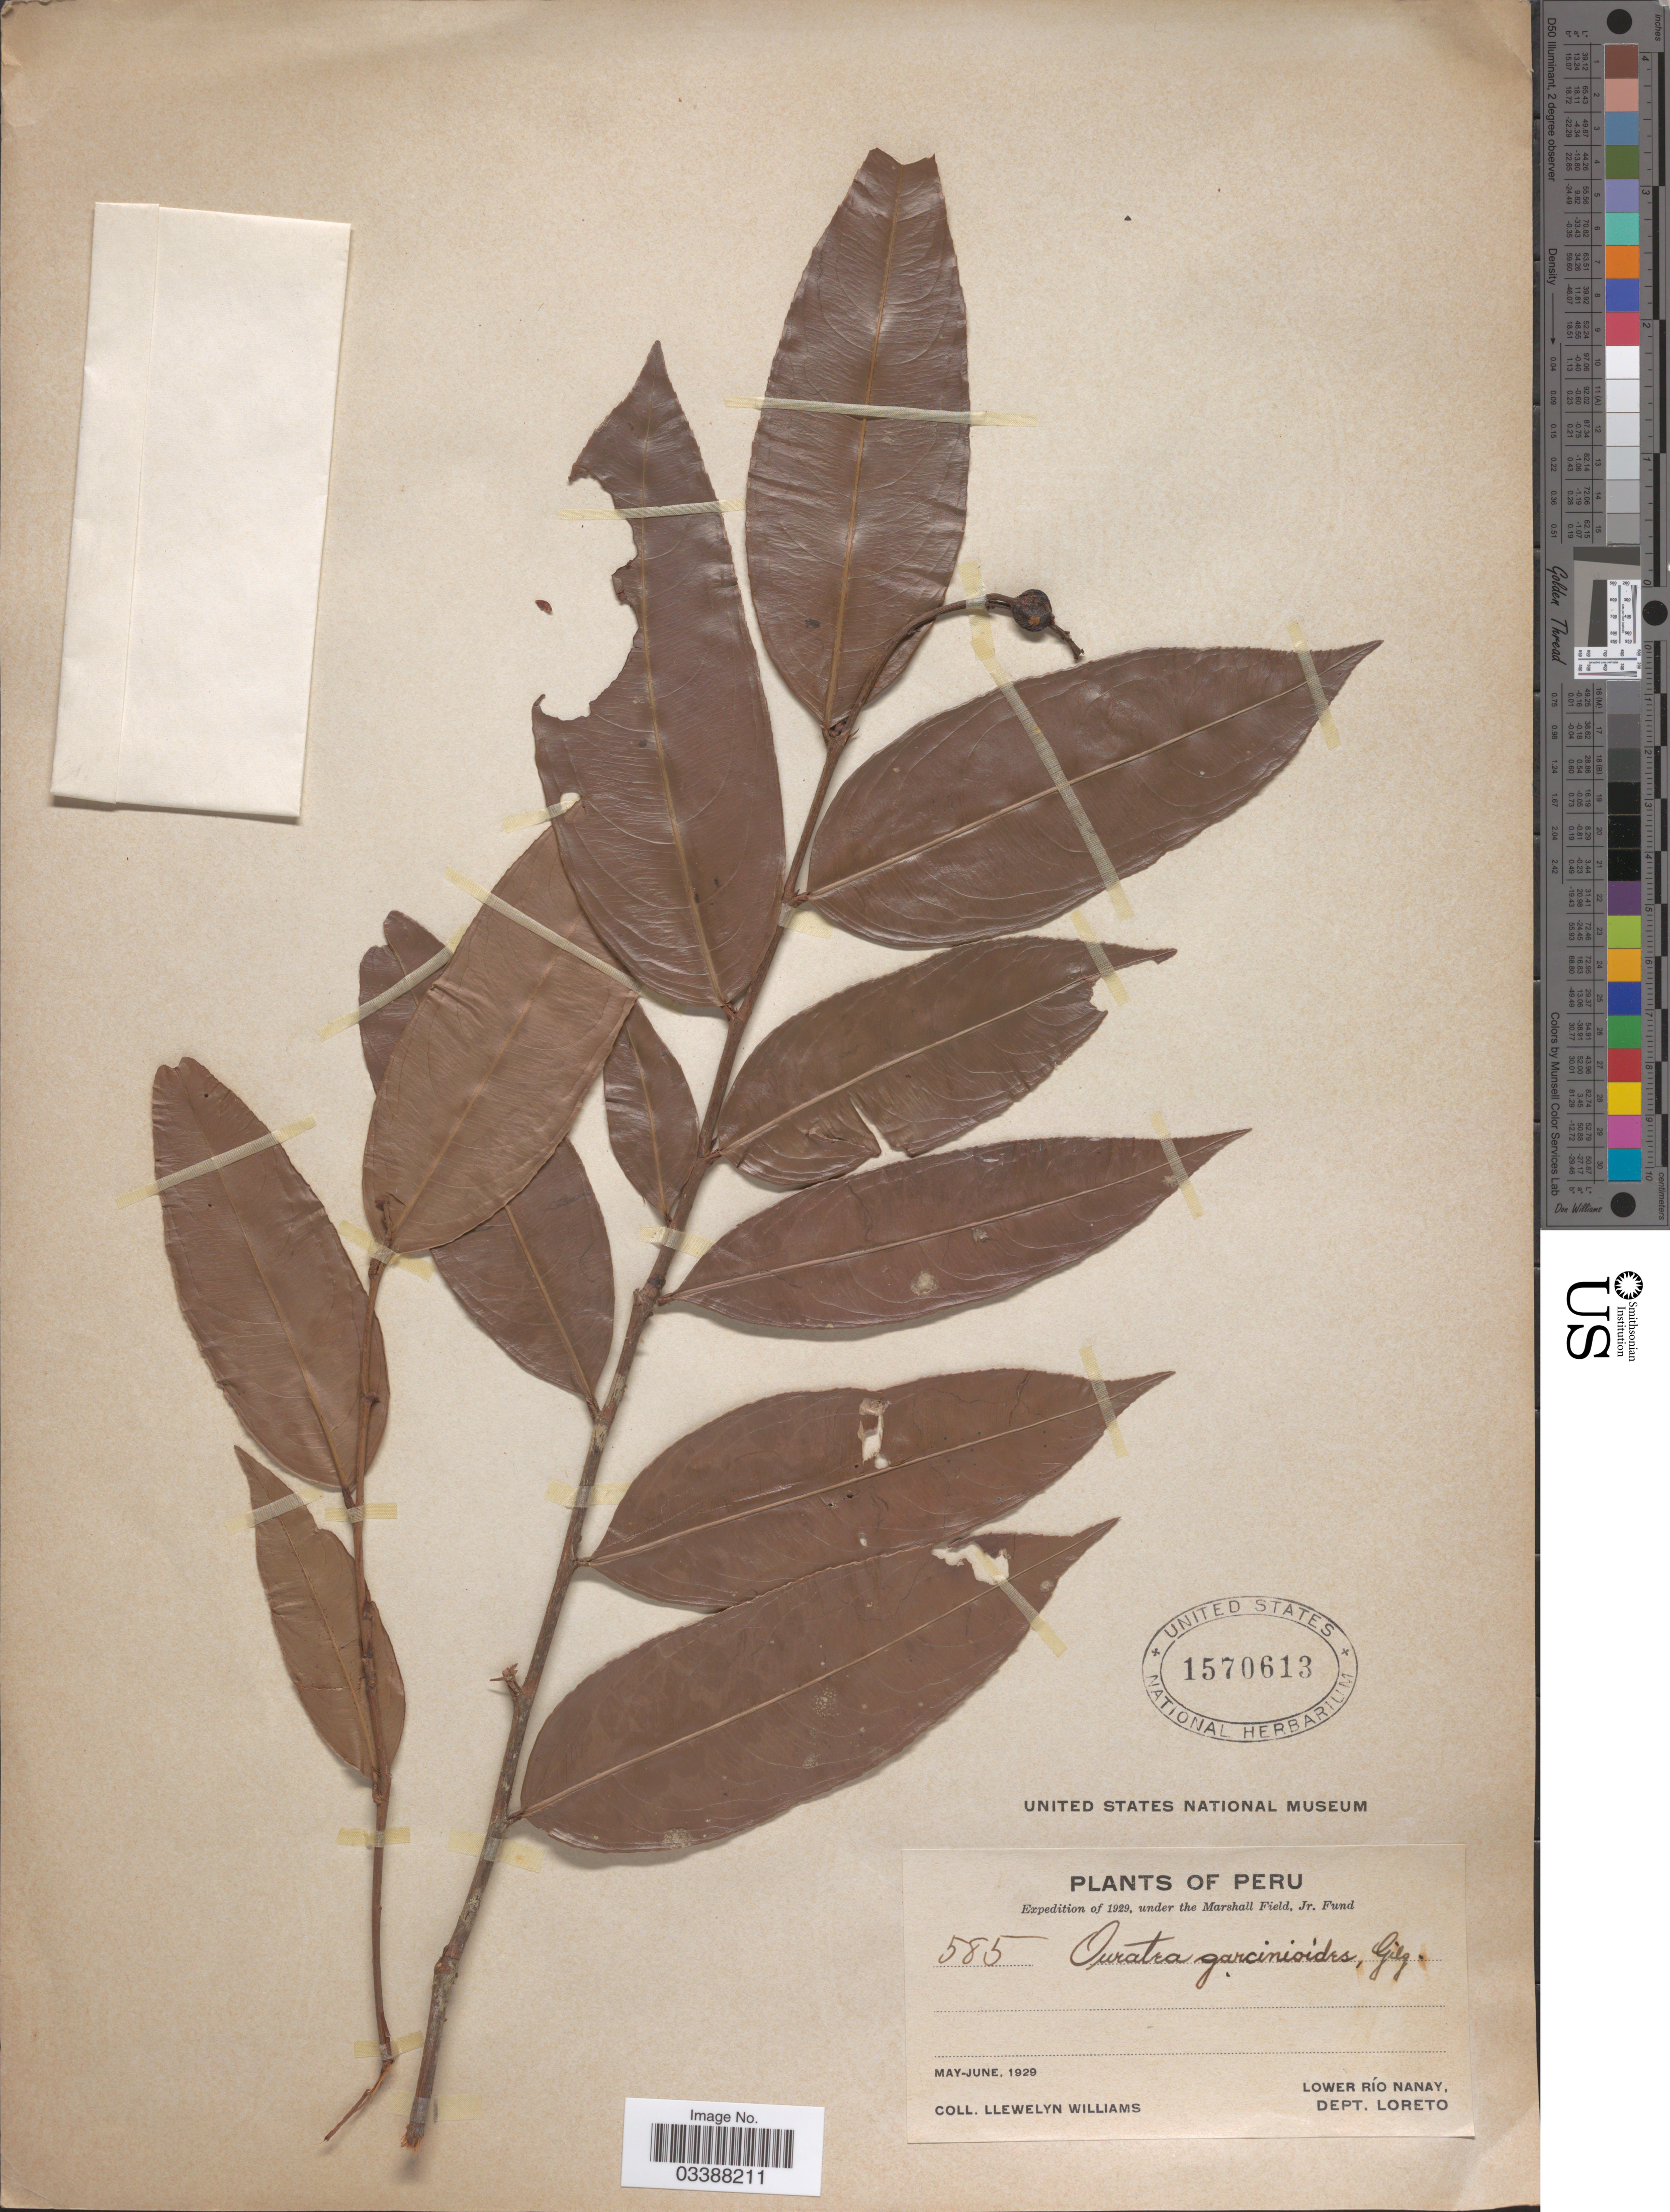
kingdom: Plantae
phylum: Tracheophyta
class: Magnoliopsida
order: Malpighiales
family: Ochnaceae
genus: Ouratea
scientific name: Ouratea garcinioides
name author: Ule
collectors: Ll. Williams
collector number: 585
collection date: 1929-05/1929-06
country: Peru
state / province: Loreto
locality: Lower Río Nanay, Dept. Loreto.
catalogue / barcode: US 1570613